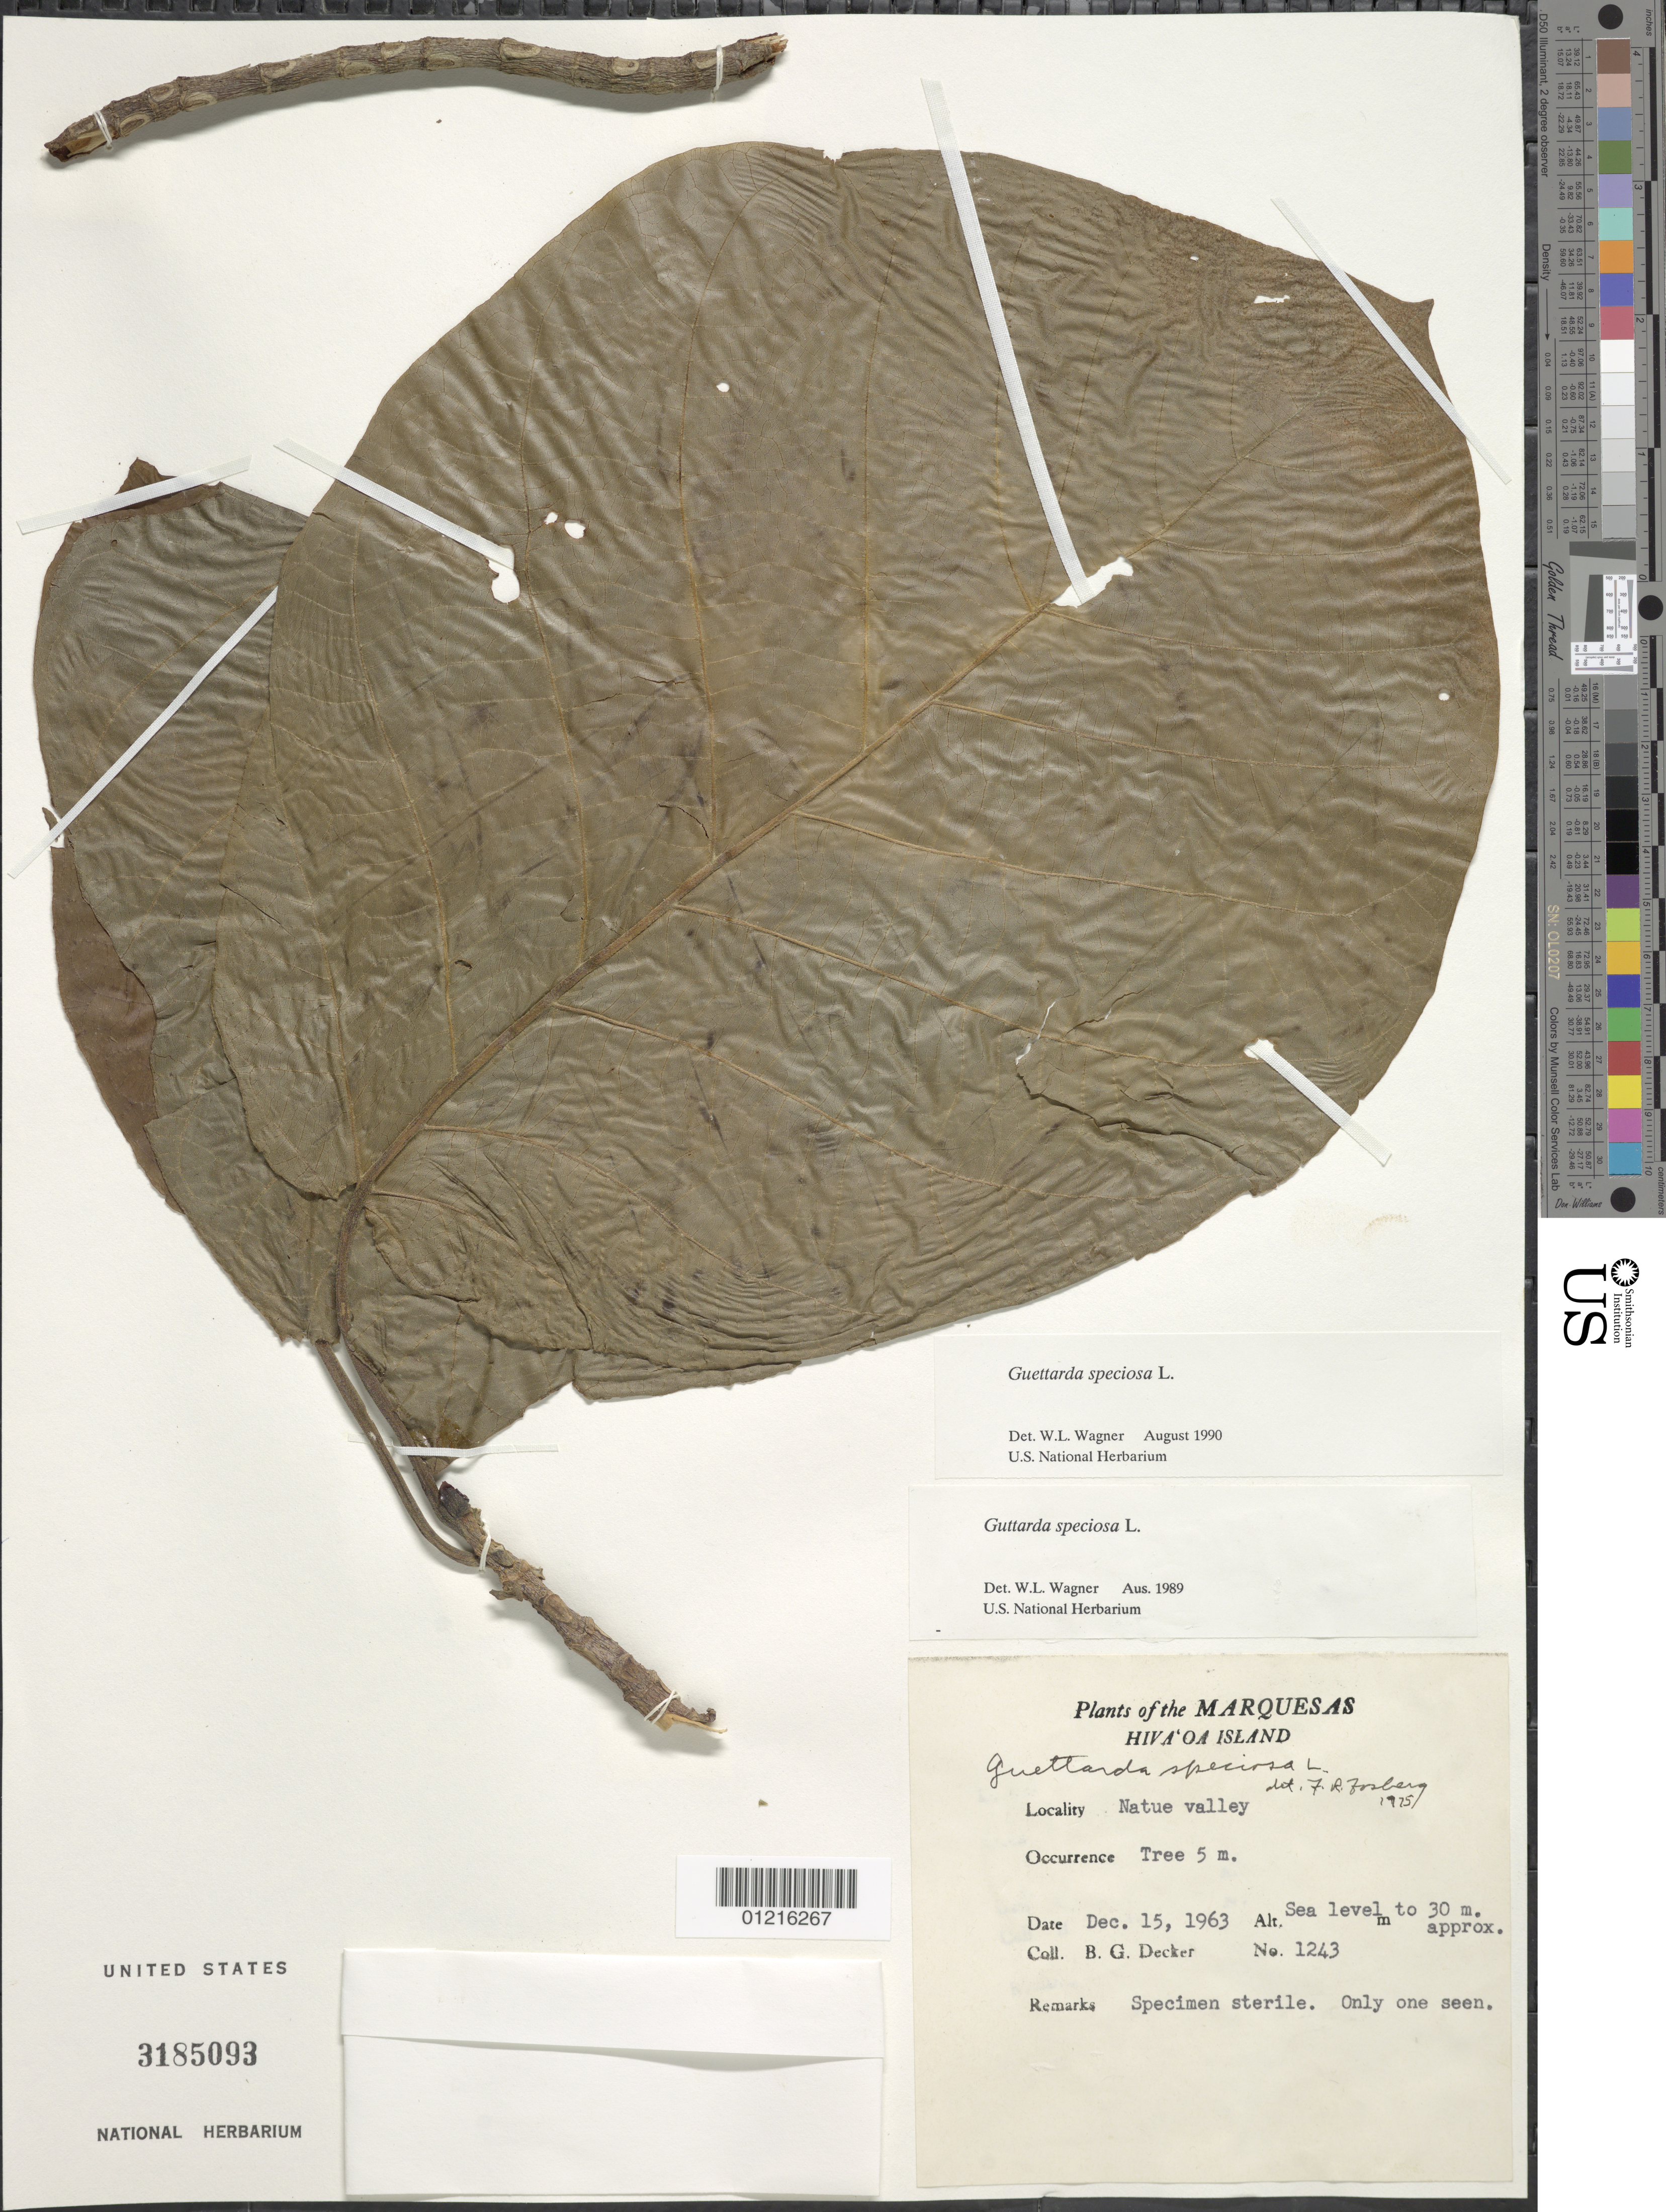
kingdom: Plantae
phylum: Tracheophyta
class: Magnoliopsida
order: Gentianales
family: Rubiaceae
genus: Guettarda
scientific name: Guettarda speciosa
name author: L.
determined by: Wagner, W. L., (BOT), Smithsonian Institution - National Museum of Natural History (UNITED STATES)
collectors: B. G. Decker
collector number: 1243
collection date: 1963-07-15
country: French Polynesia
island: Hiva Oa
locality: Natue Valley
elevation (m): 0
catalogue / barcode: US 3185093